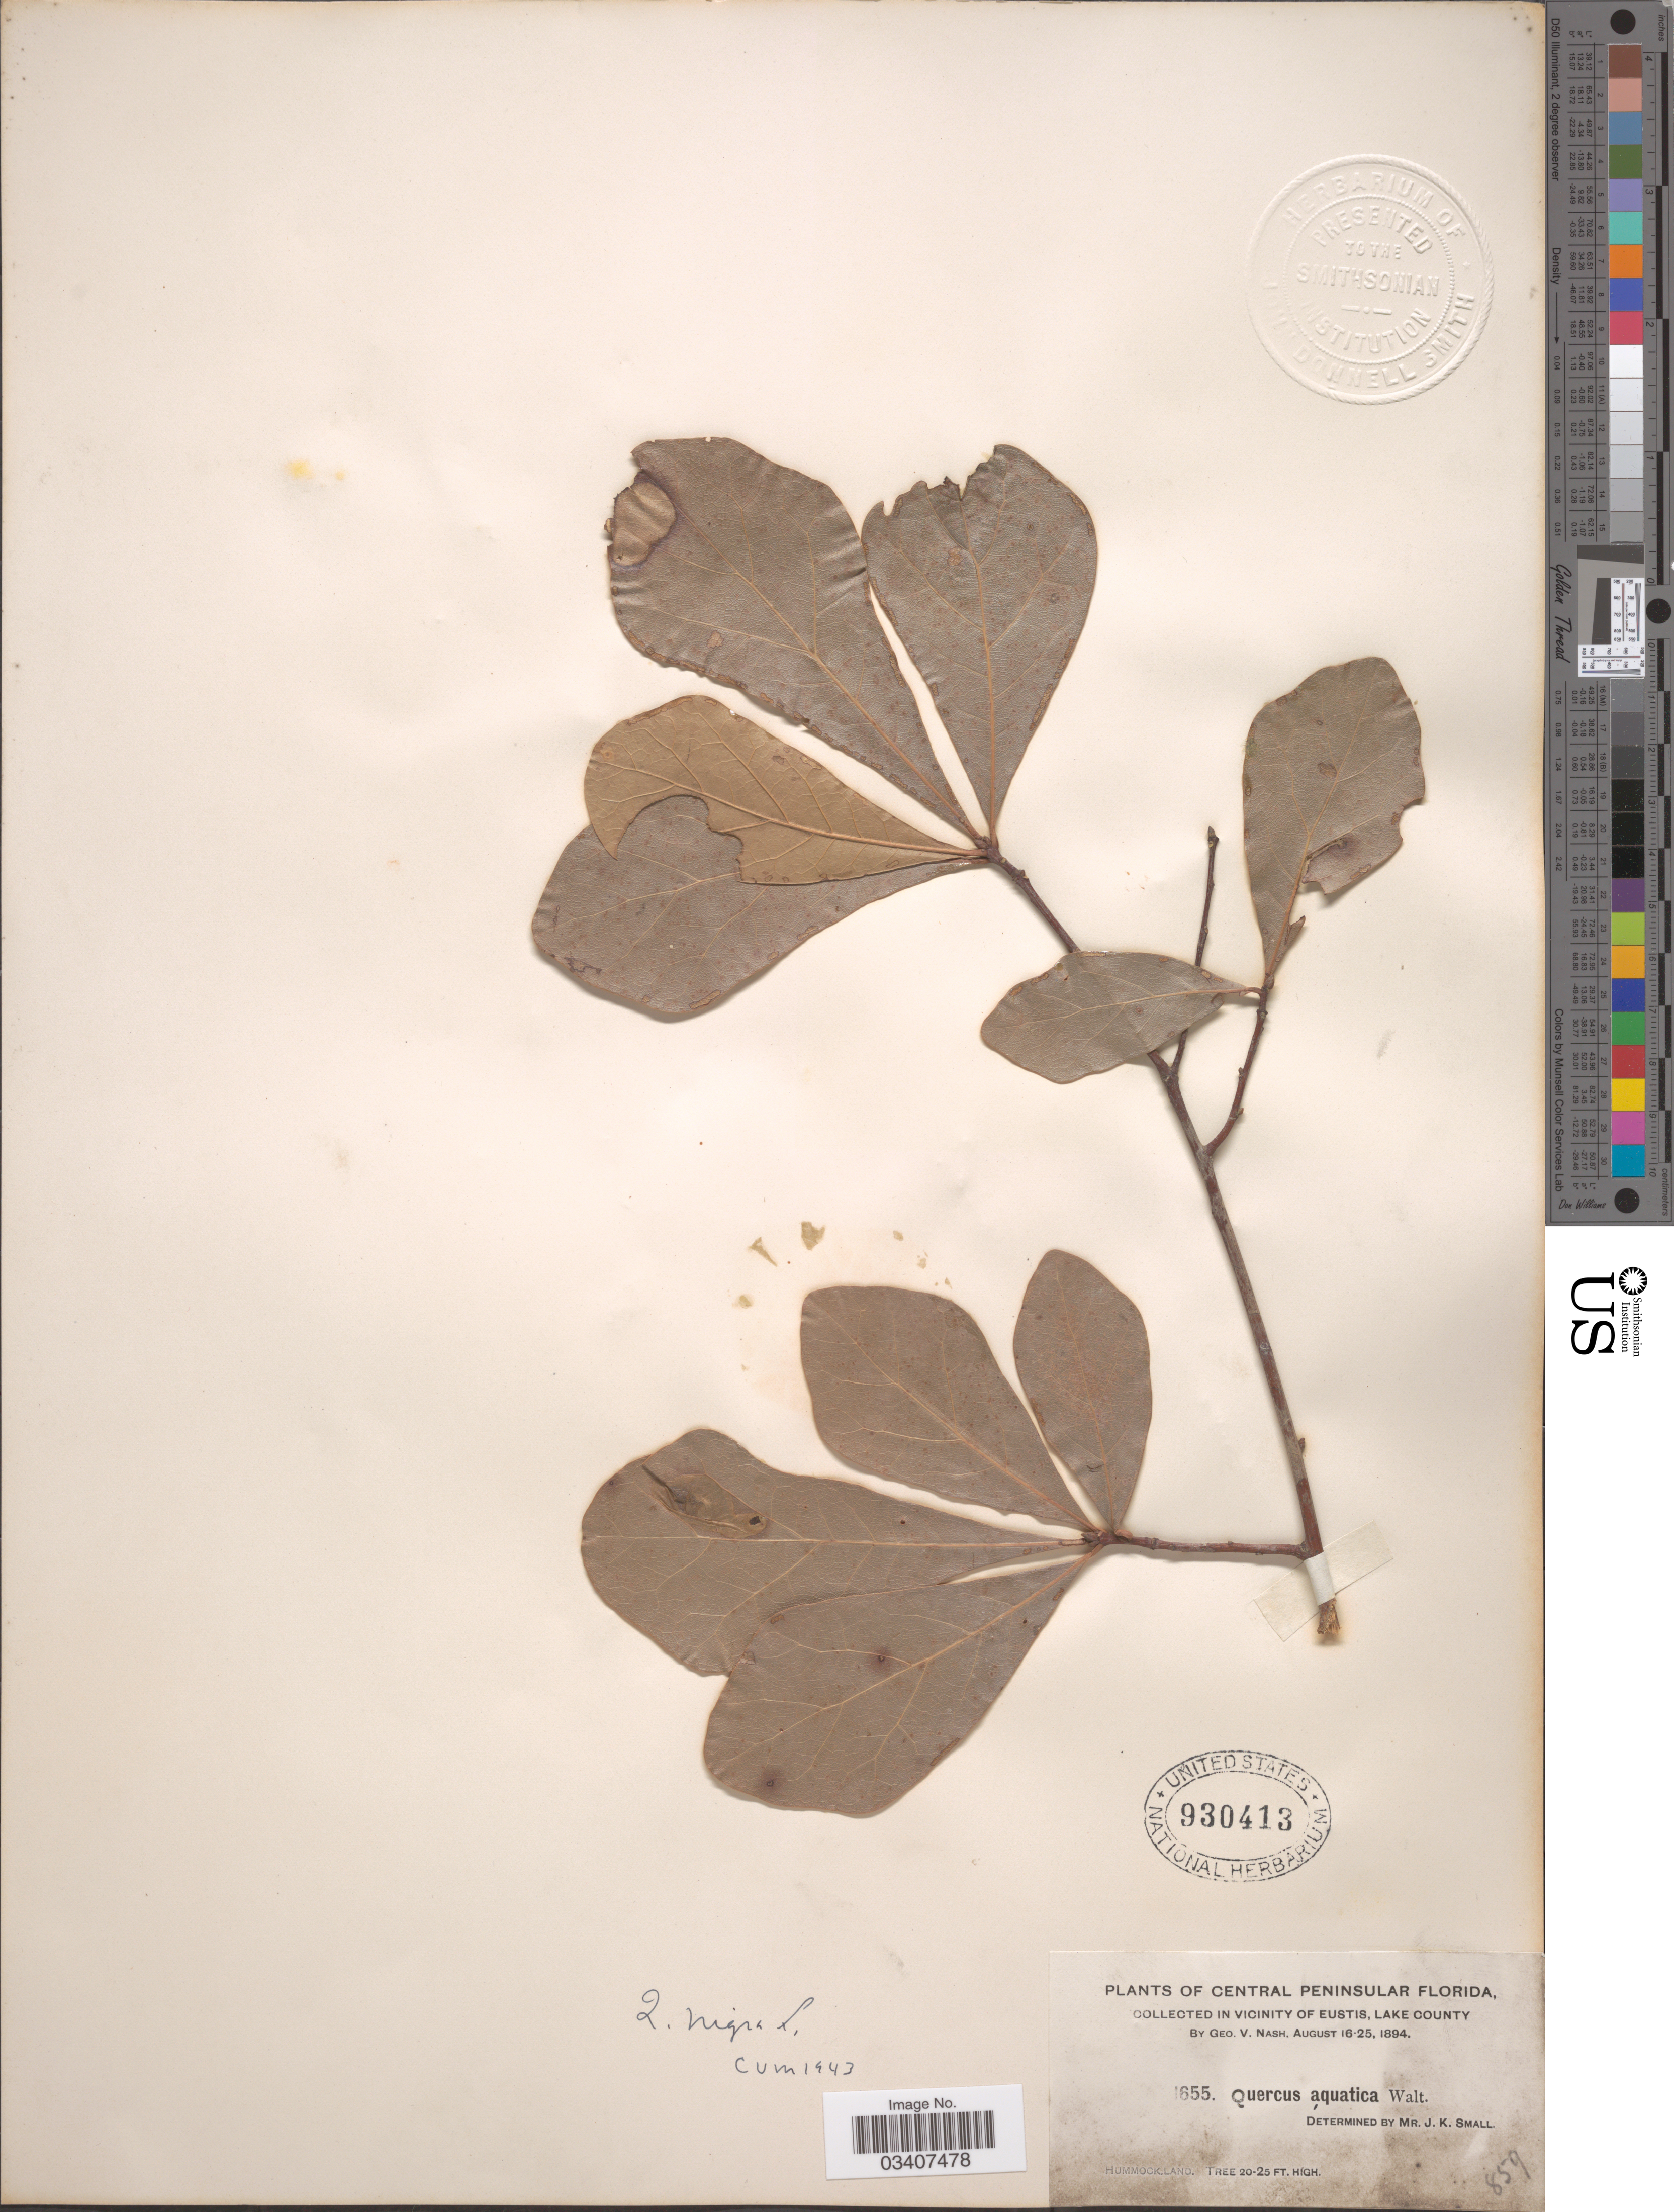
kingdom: Plantae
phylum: Tracheophyta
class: Magnoliopsida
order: Fagales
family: Fagaceae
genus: Quercus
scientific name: Quercus nigra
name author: L.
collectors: G. V. Nash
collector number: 1655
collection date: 1894-08-16/1894-08-25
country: United States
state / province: Florida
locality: Central Peninsular Florida, in vicinity of Eustis, Lake County. Hummock land.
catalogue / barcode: US 930413